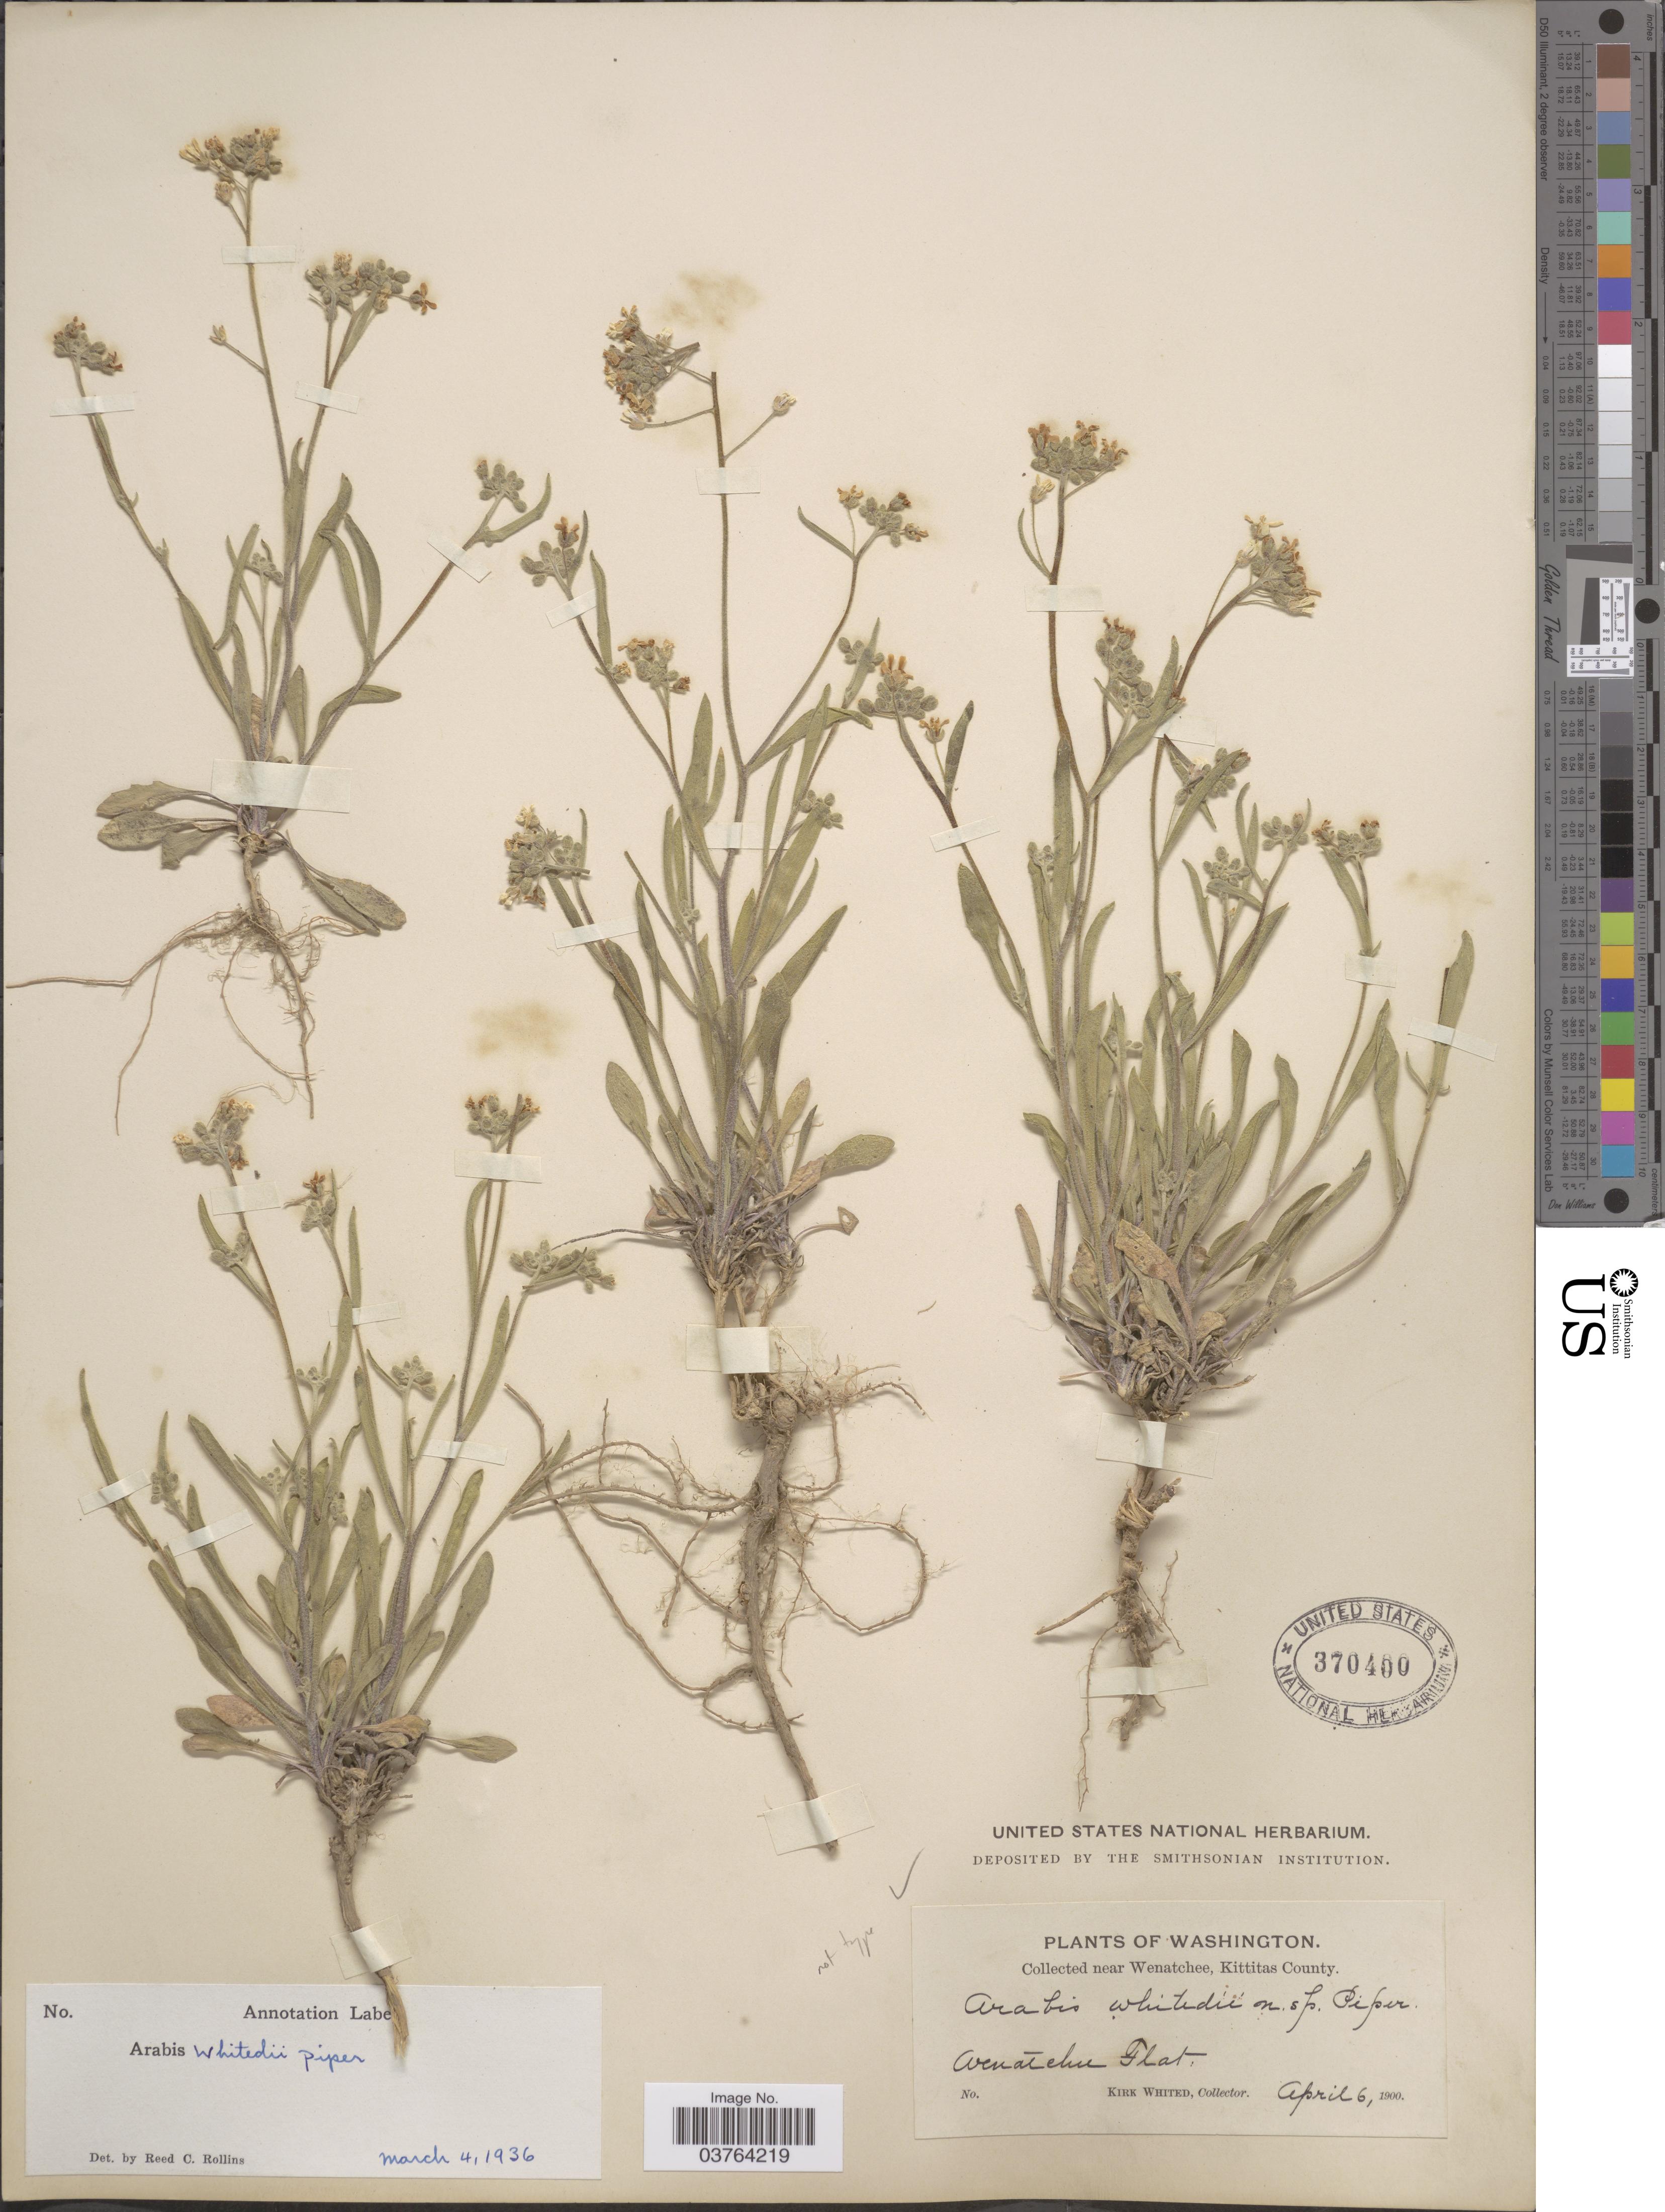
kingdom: Plantae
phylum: Tracheophyta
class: Magnoliopsida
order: Brassicales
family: Brassicaceae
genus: Halimolobos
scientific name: Halimolobos whitedii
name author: (Piper) Rollins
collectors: K. Whited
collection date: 1900-04-06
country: United States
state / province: Washington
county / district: Kittitas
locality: Near Wenatchee, Kittitas County. Wenatchee Flat.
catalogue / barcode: US 370400